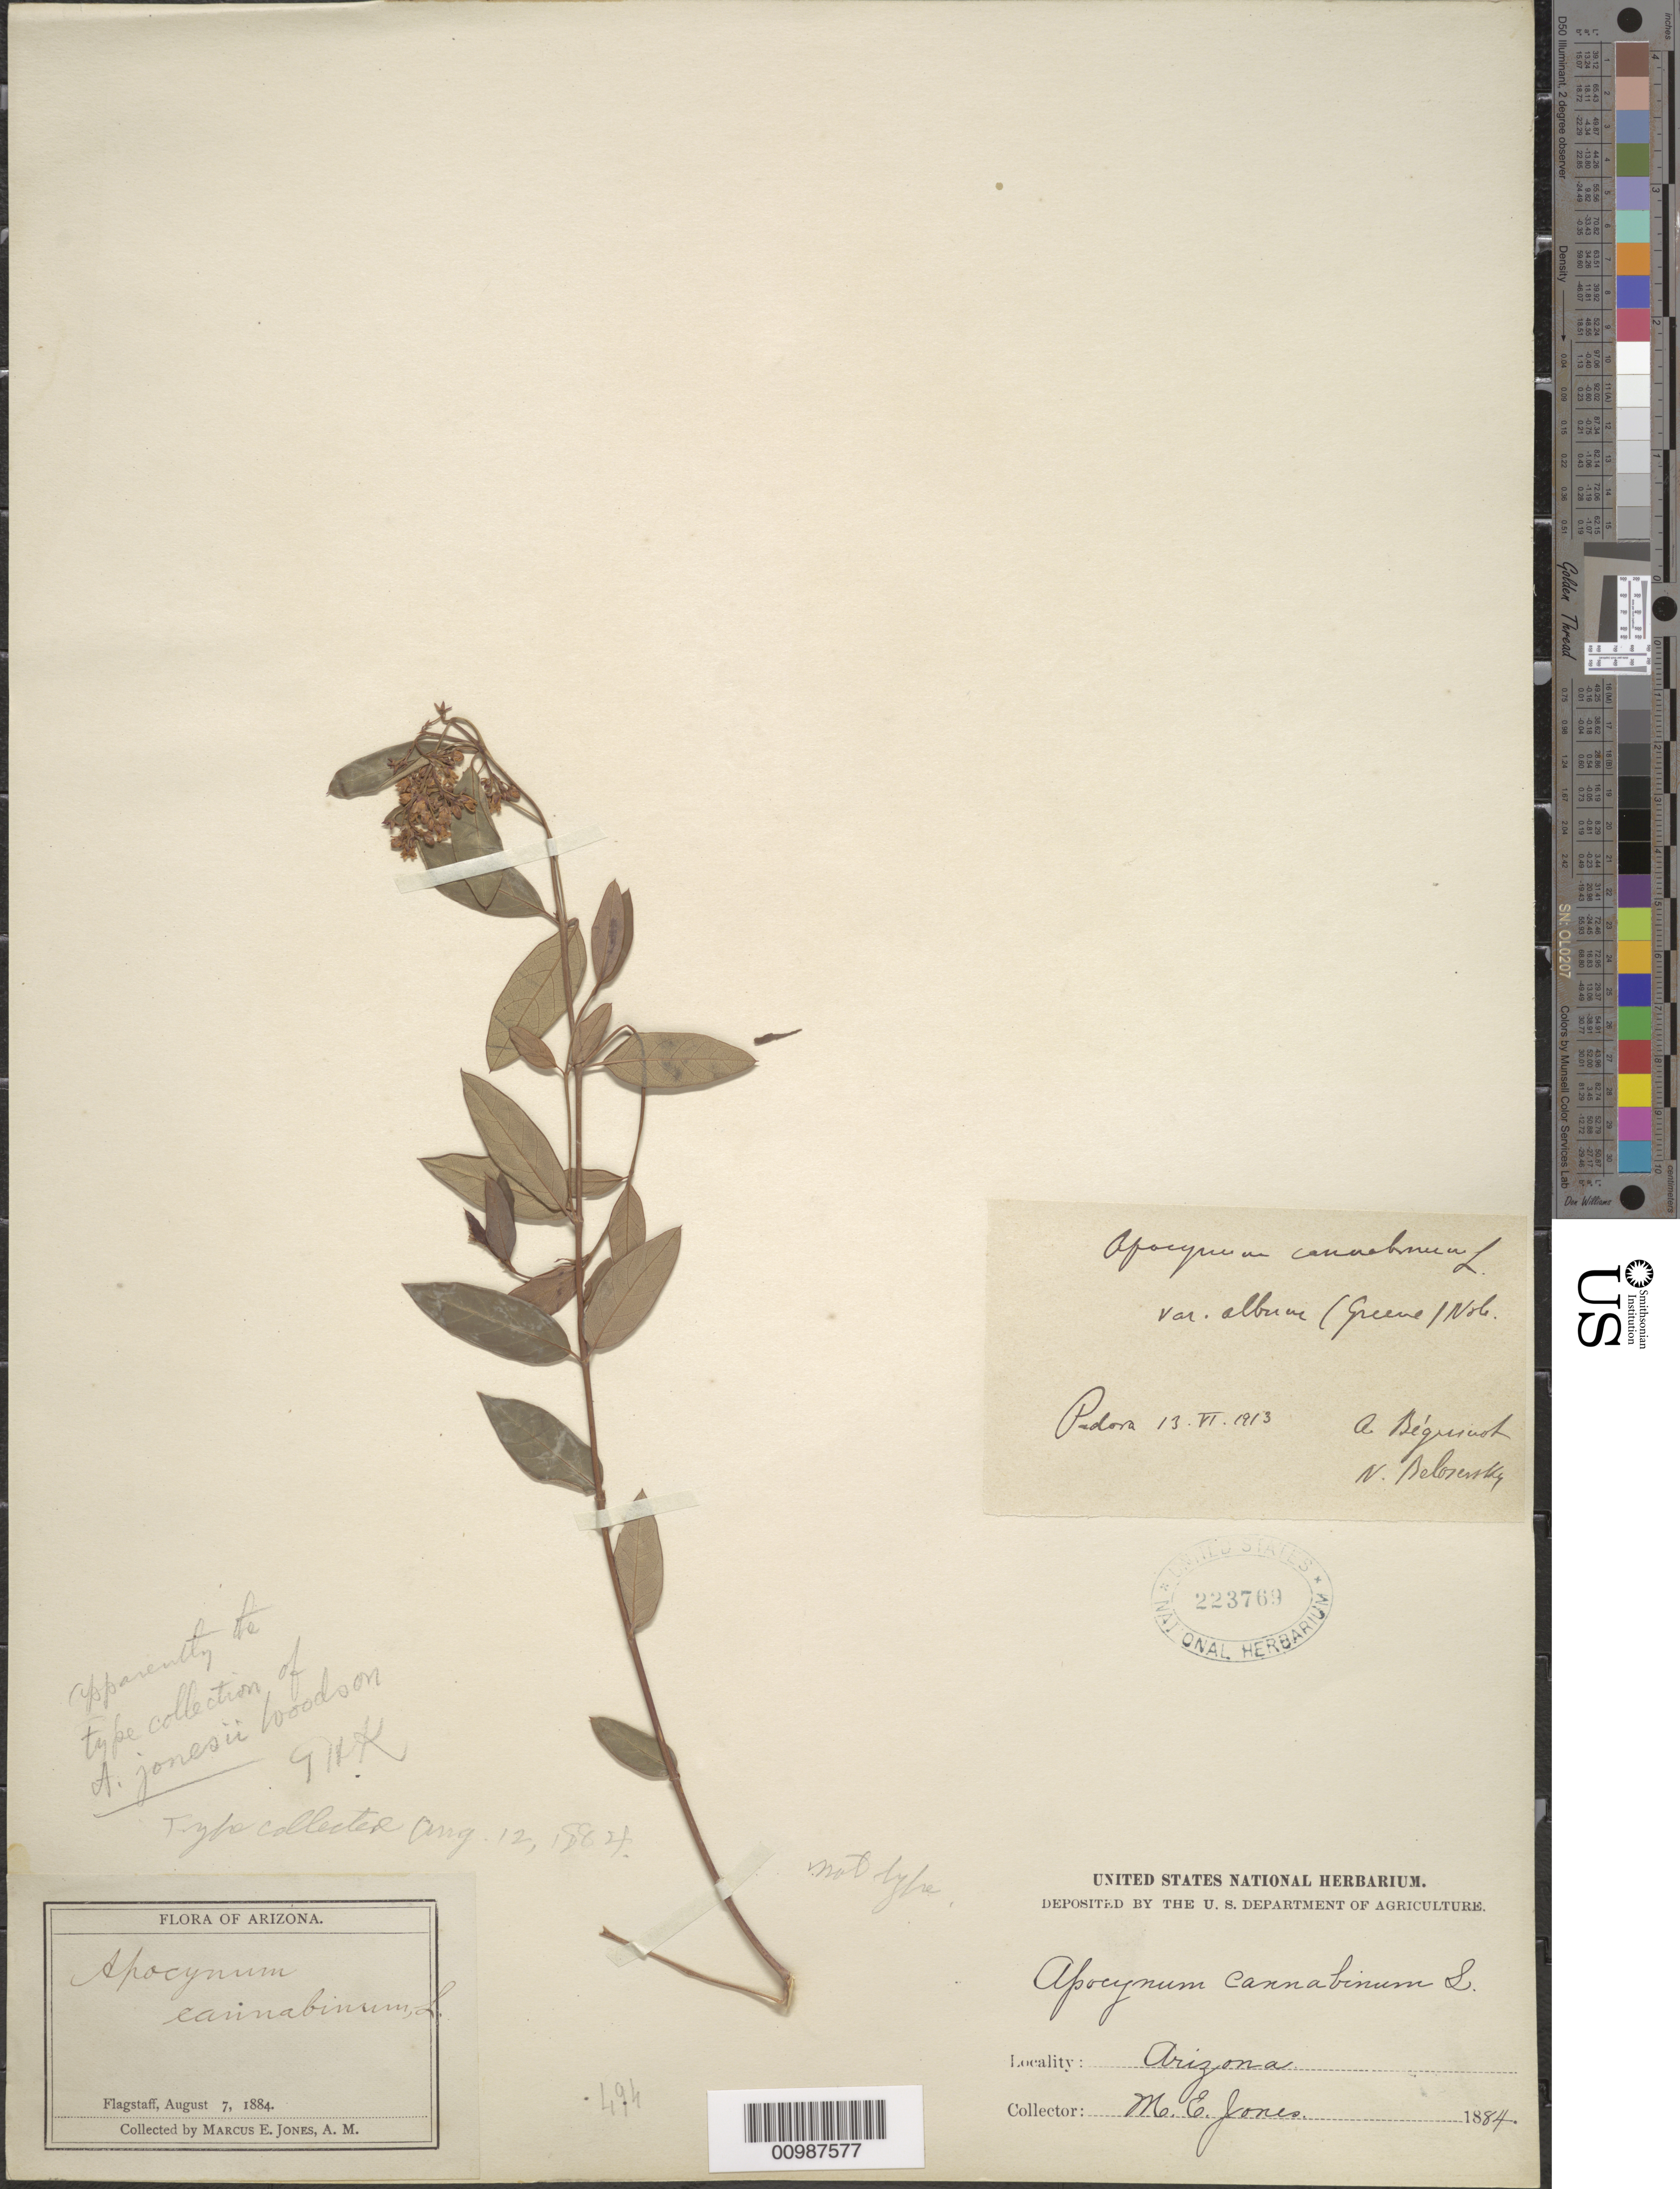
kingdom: Plantae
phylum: Tracheophyta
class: Magnoliopsida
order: Gentianales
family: Apocynaceae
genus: Apocynum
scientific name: Apocynum cannabinum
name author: L.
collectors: M. E. Jones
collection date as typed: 07 Aug 1884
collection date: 1884-08-07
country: United States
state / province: Arizona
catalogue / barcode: US 223769